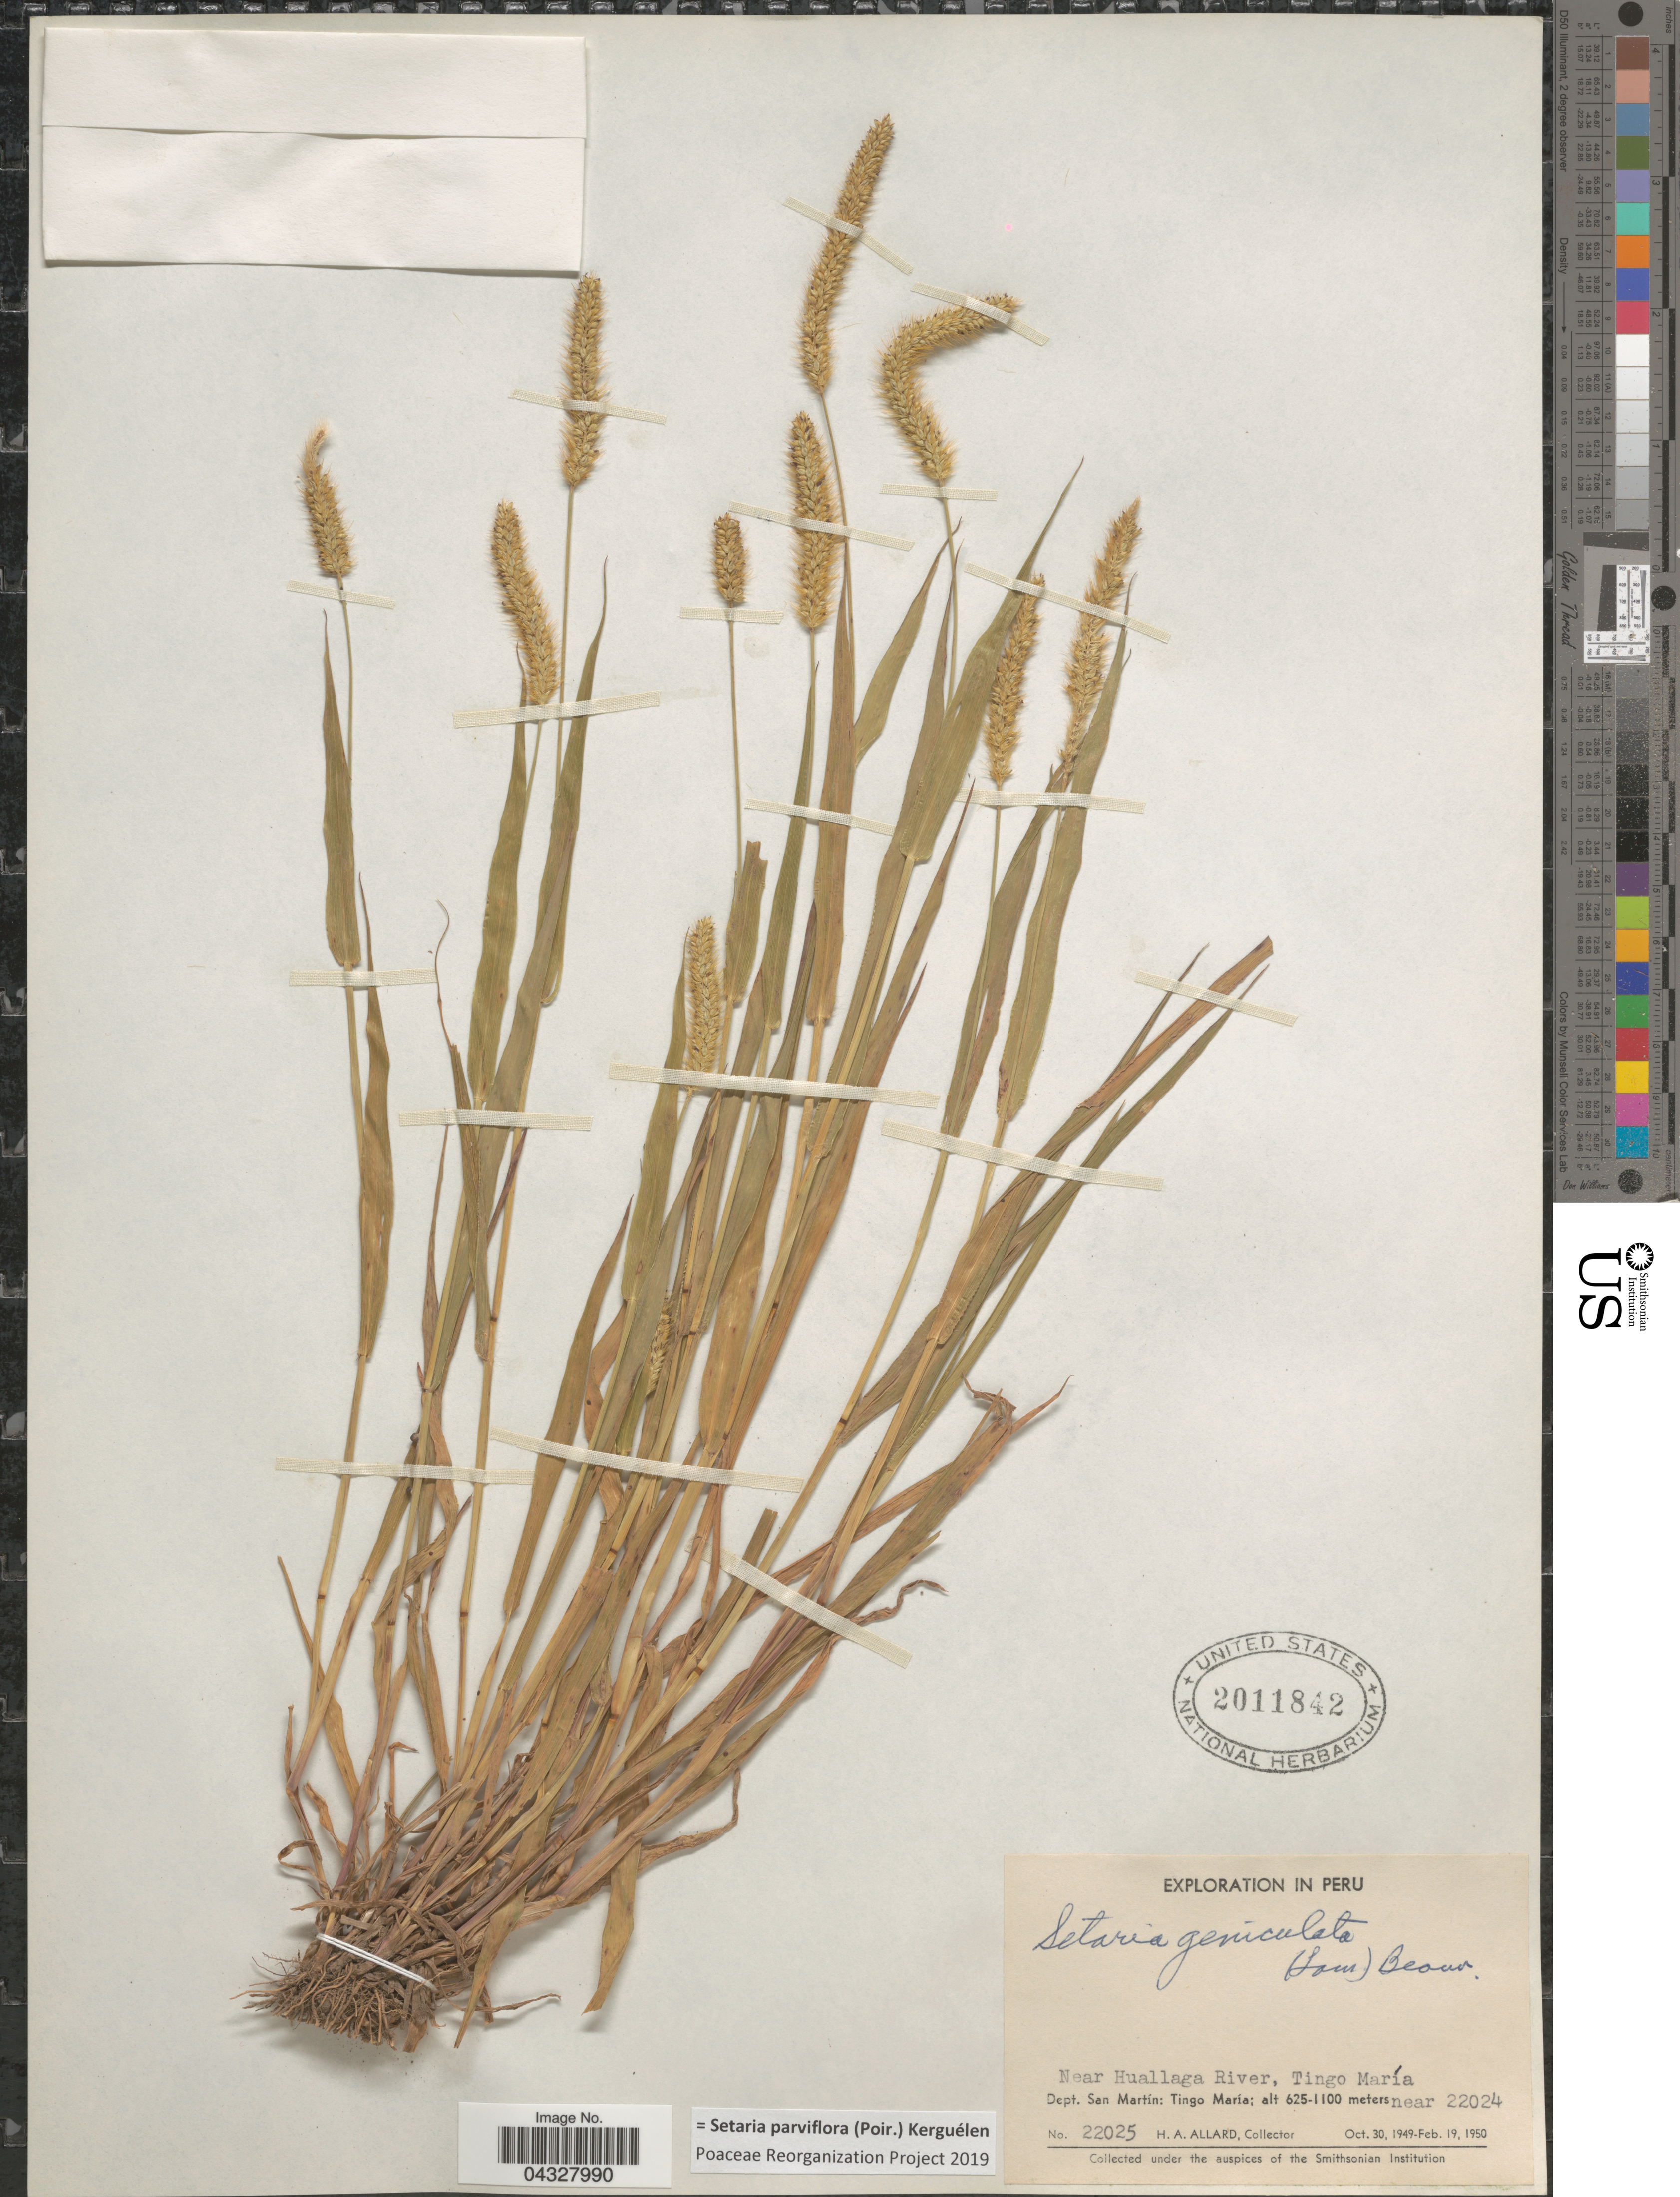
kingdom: Plantae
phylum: Tracheophyta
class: Liliopsida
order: Poales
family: Poaceae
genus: Setaria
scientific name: Setaria parviflora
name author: (Poir.) Kerguélen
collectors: H. A. Allard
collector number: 22025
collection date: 1949-10-30/1950-02-19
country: Peru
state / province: San Martín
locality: Exploration of Peru. Near Huallaga River, Tingo María. Dept. San Martín: Tingo María, near 22024.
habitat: near river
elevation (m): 625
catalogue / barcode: US 2011842